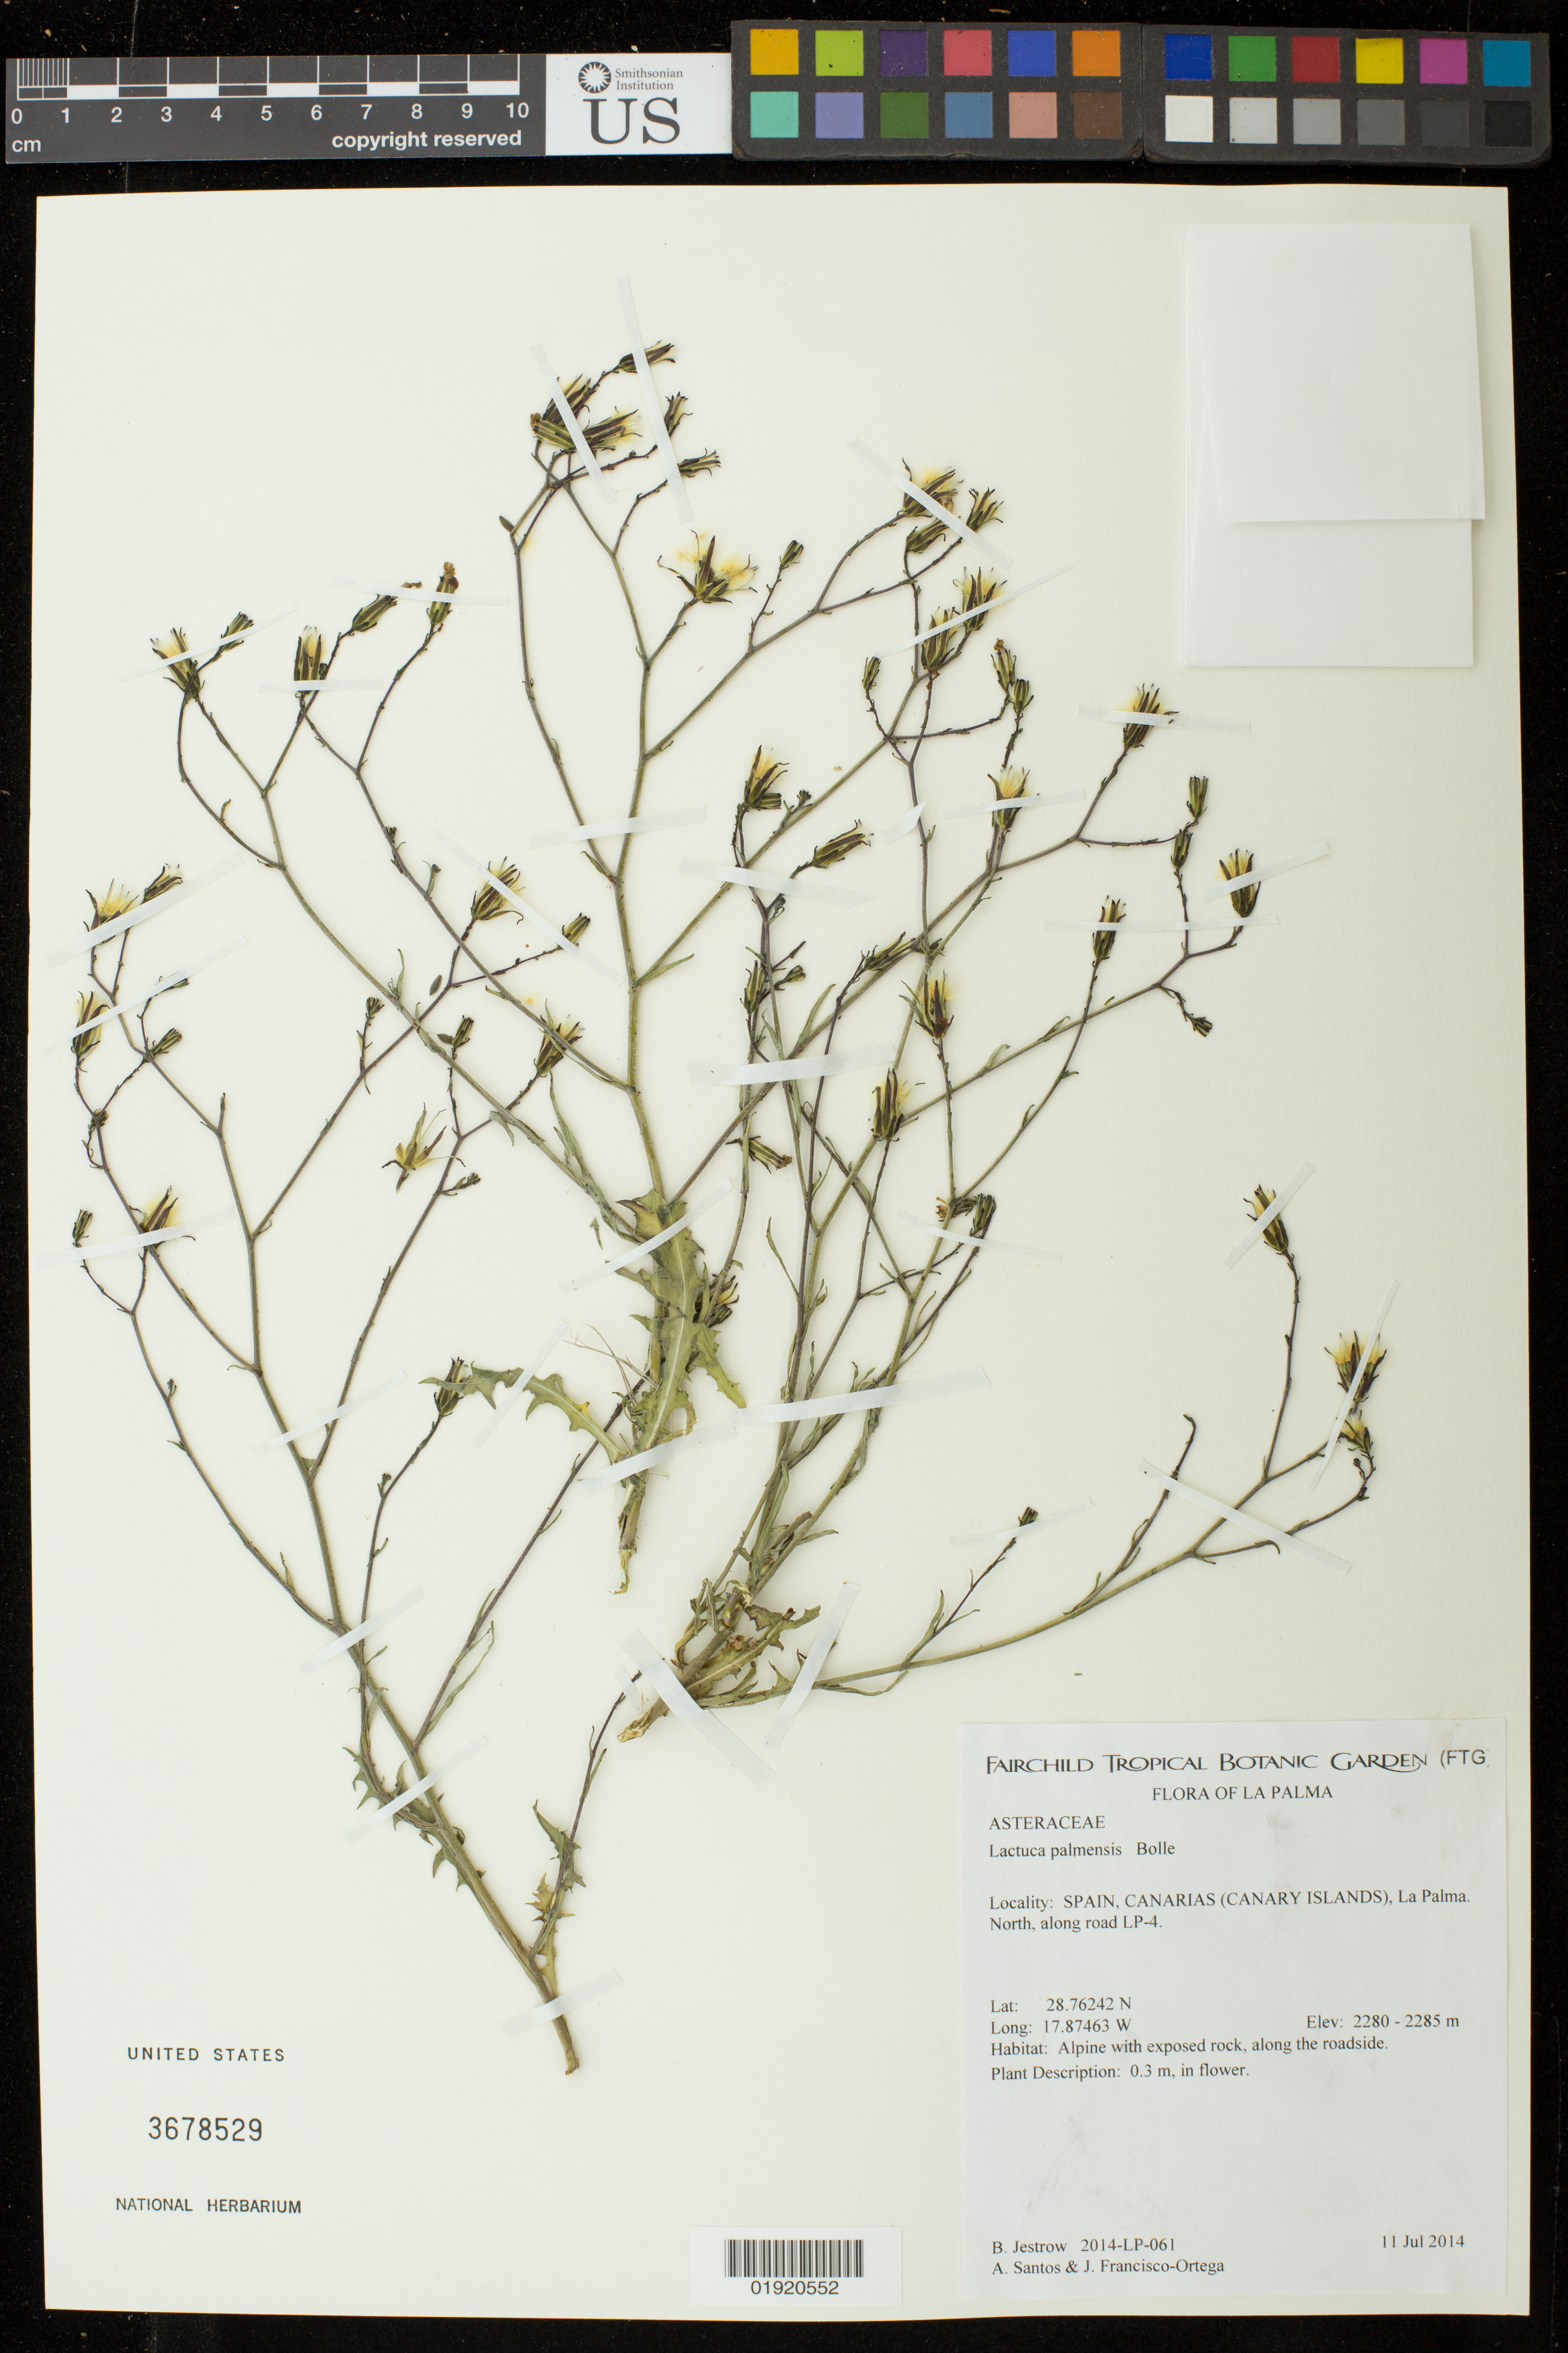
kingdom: Plantae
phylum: Tracheophyta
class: Magnoliopsida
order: Asterales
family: Asteraceae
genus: Lactuca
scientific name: Lactuca palmensis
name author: Bolle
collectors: B. Jestrow, A. Santos & J. Fransisco-Ortega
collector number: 061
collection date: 2014-07-11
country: Spain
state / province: Canarias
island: La Palma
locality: Spain, Canarias (Canary Islands), La Palma.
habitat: Alpine with exposed rock, along the roadside.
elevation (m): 2280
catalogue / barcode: US 3678529